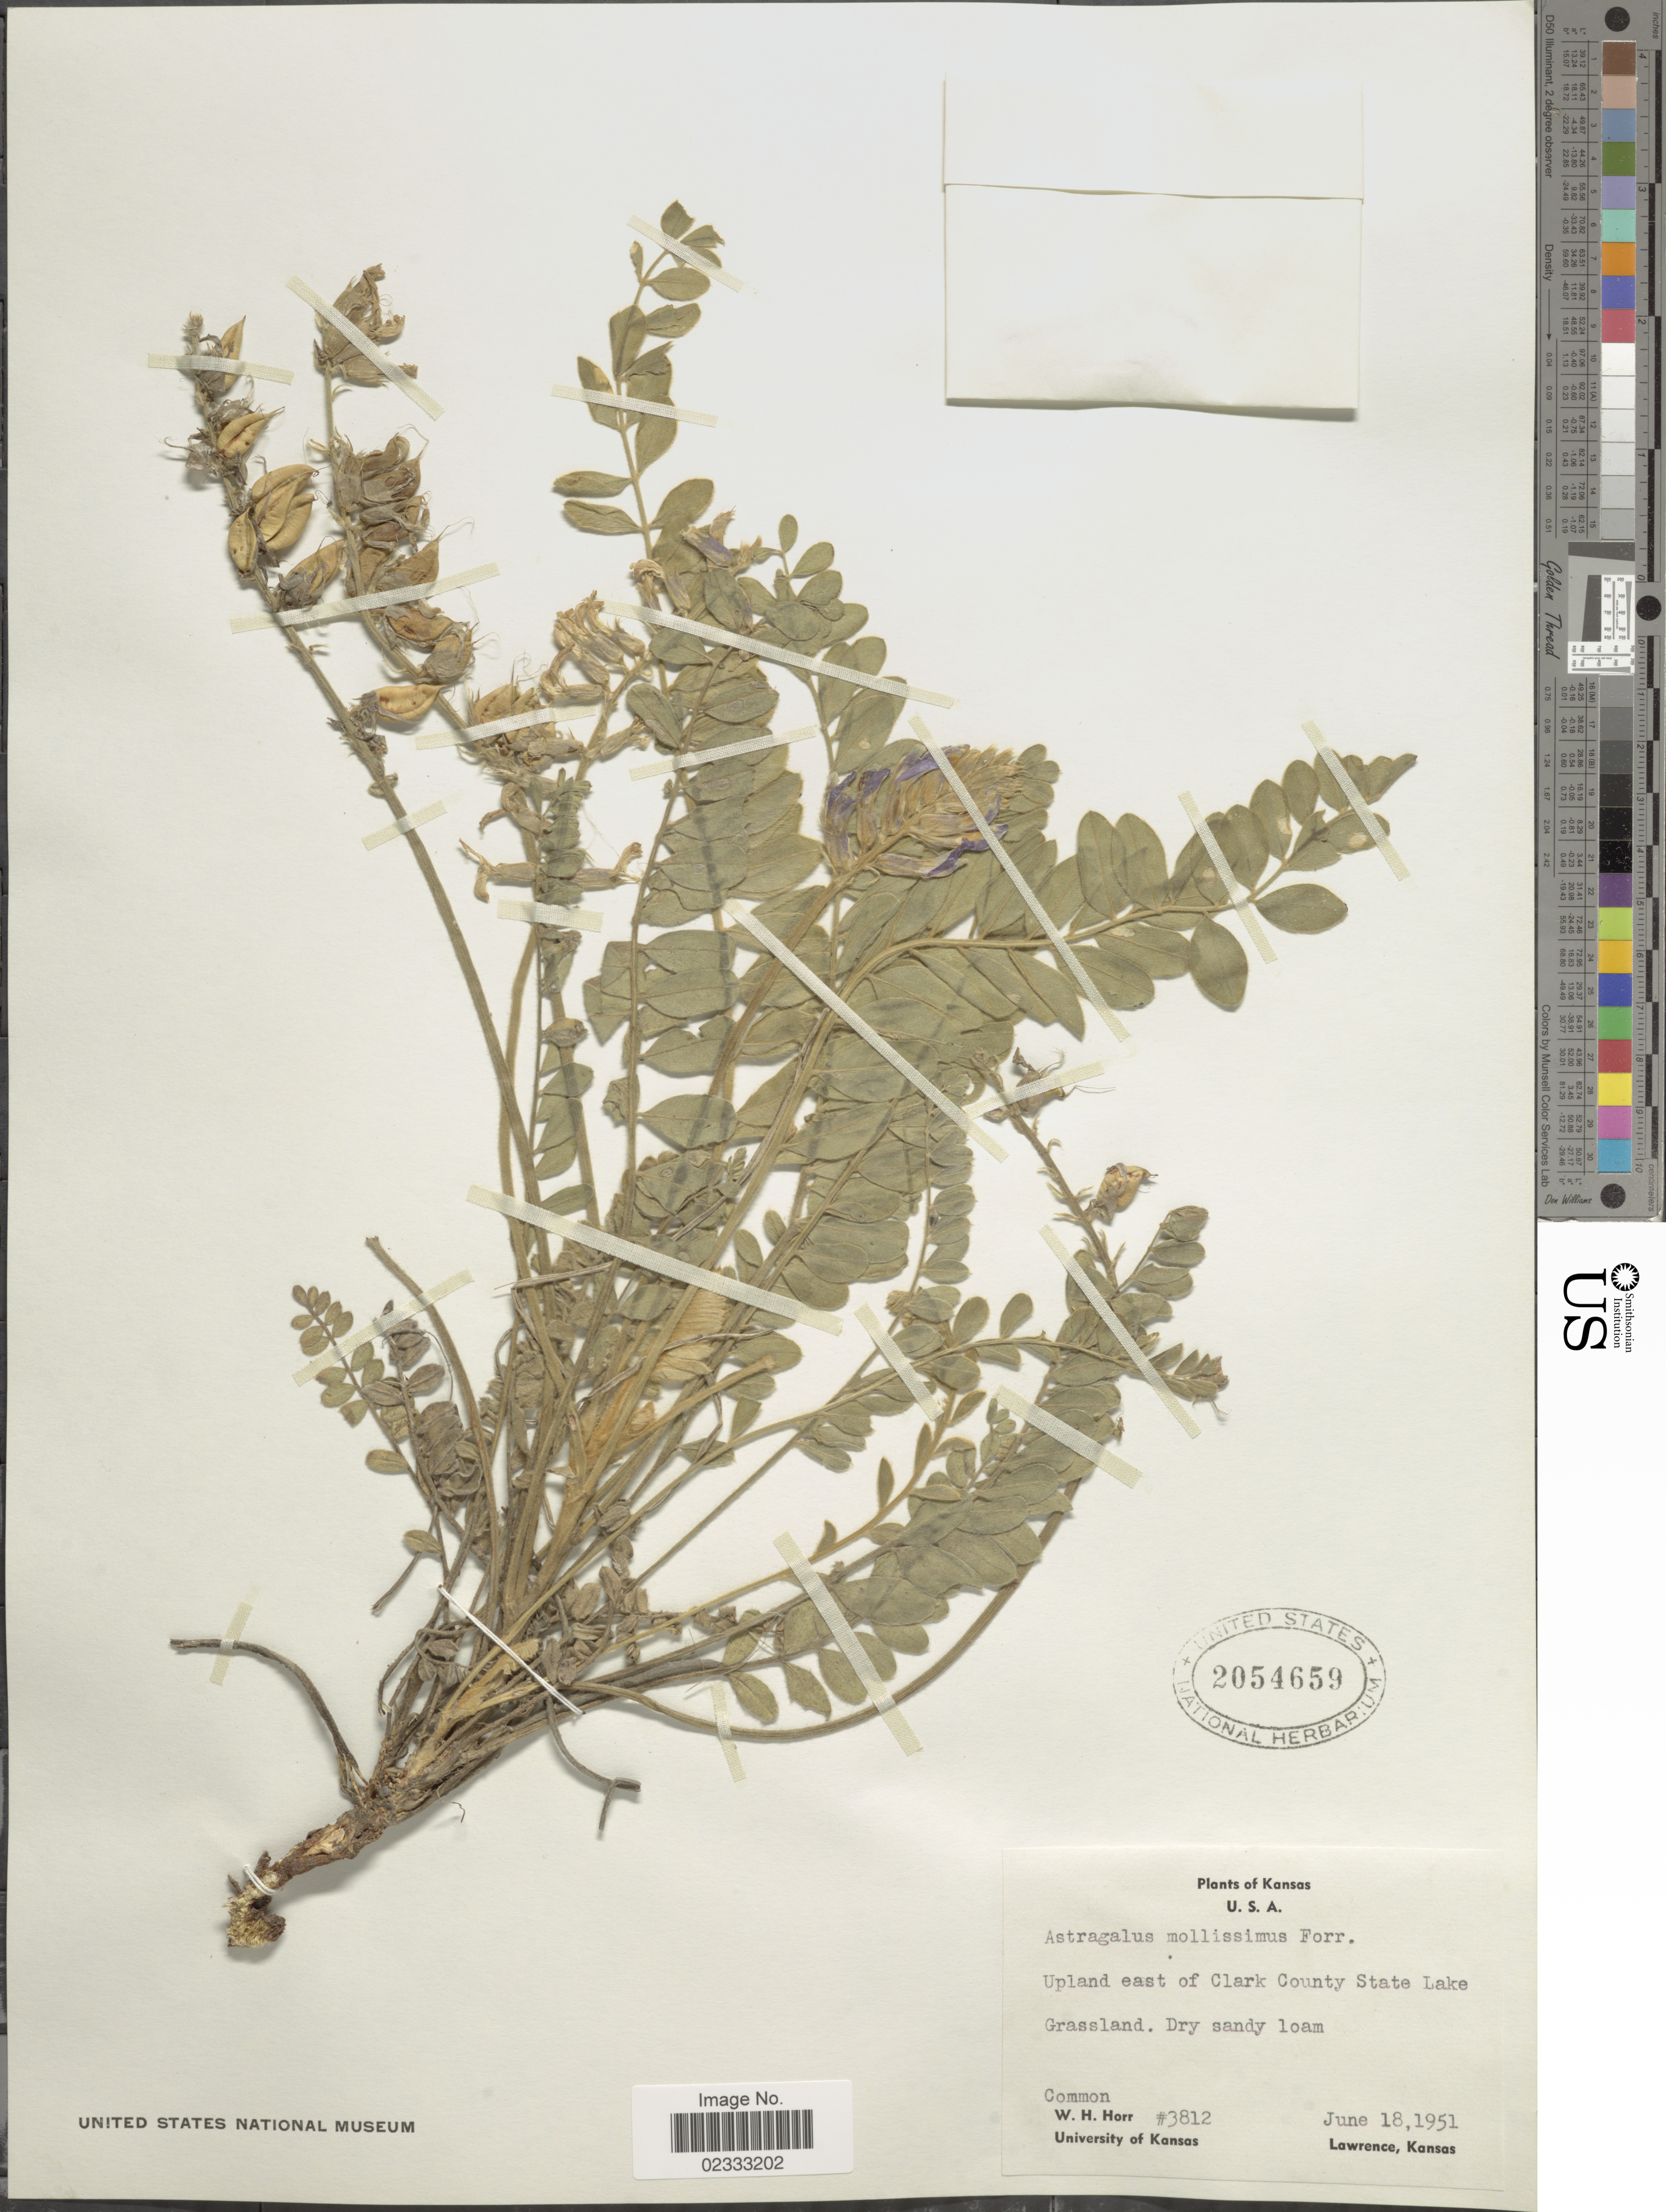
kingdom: Plantae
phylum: Tracheophyta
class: Magnoliopsida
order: Fabales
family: Fabaceae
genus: Astragalus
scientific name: Astragalus mollissimus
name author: Torr.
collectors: W. H. Horr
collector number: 3812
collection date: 1951-06-18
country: United States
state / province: Kansas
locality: Kansas, Upland east of Clark County State of Lake.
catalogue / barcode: US 2054659